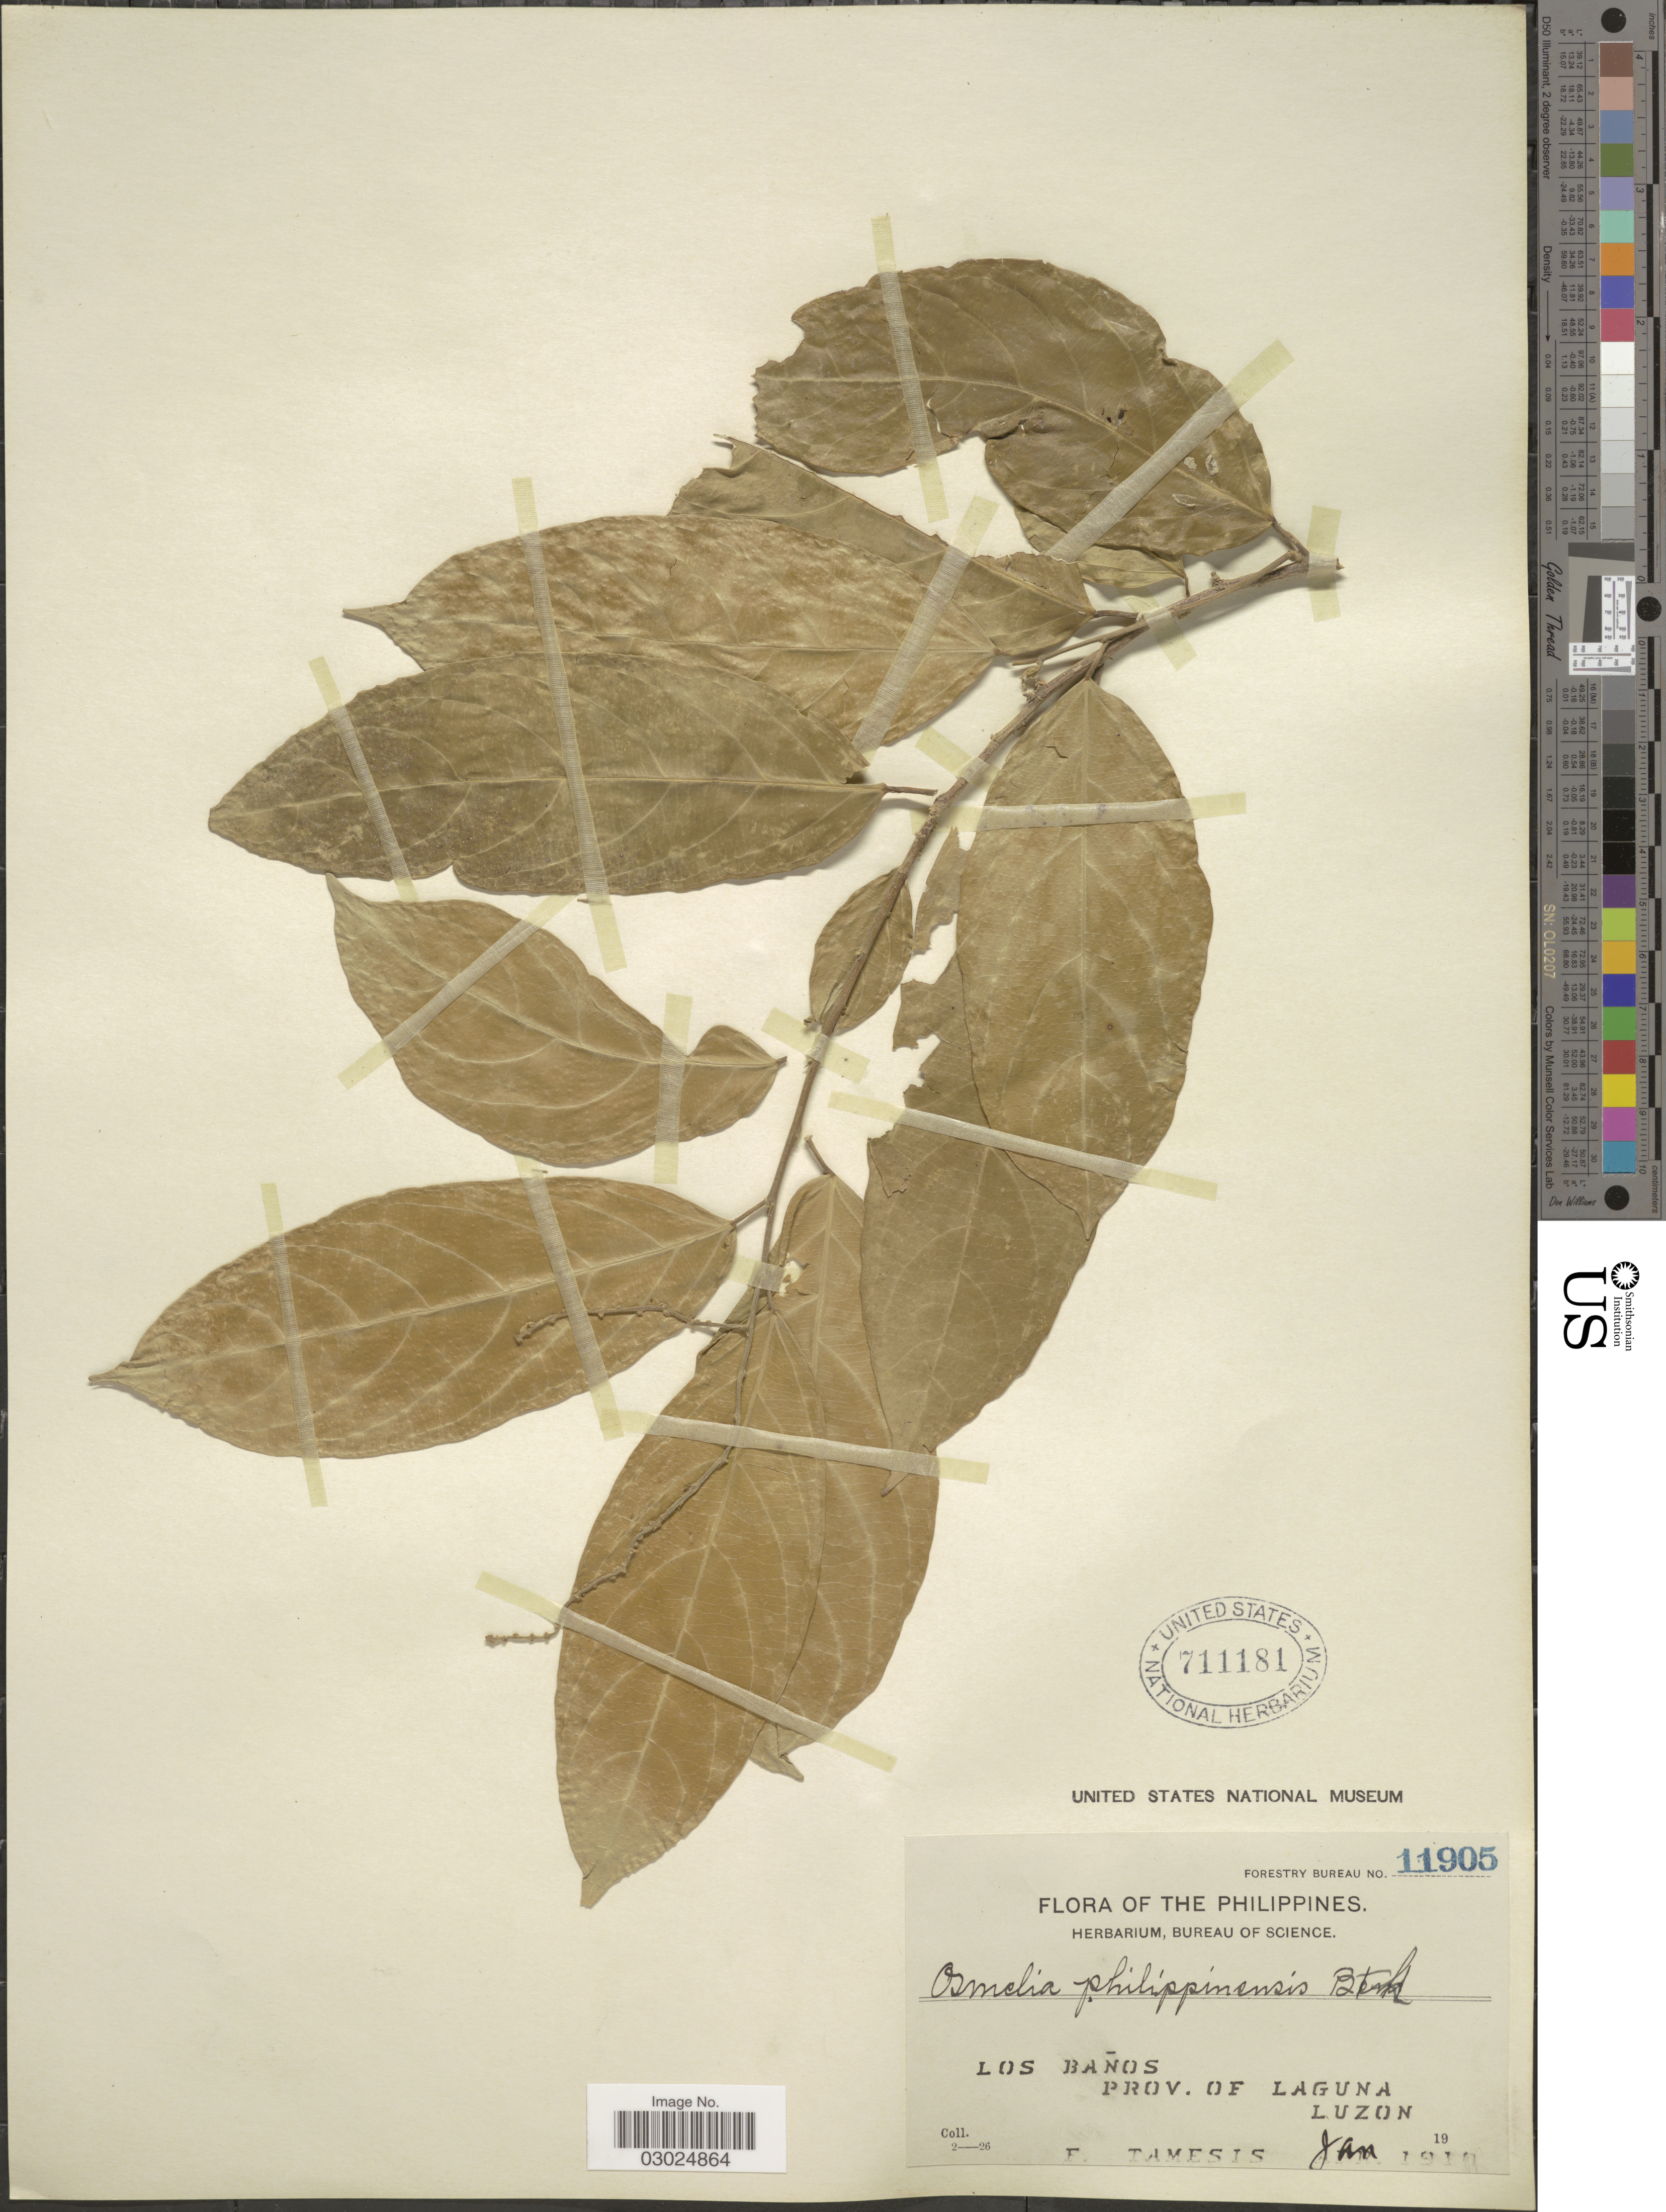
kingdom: Plantae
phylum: Tracheophyta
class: Magnoliopsida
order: Malpighiales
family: Salicaceae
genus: Osmelia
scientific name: Osmelia philippina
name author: (Turcz.) Benth.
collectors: F. Tamesis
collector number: Forestry Bureau 11905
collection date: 1910-01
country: Philippines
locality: Los Baños, Prov. of Laguna, Luzon.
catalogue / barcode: US 711181